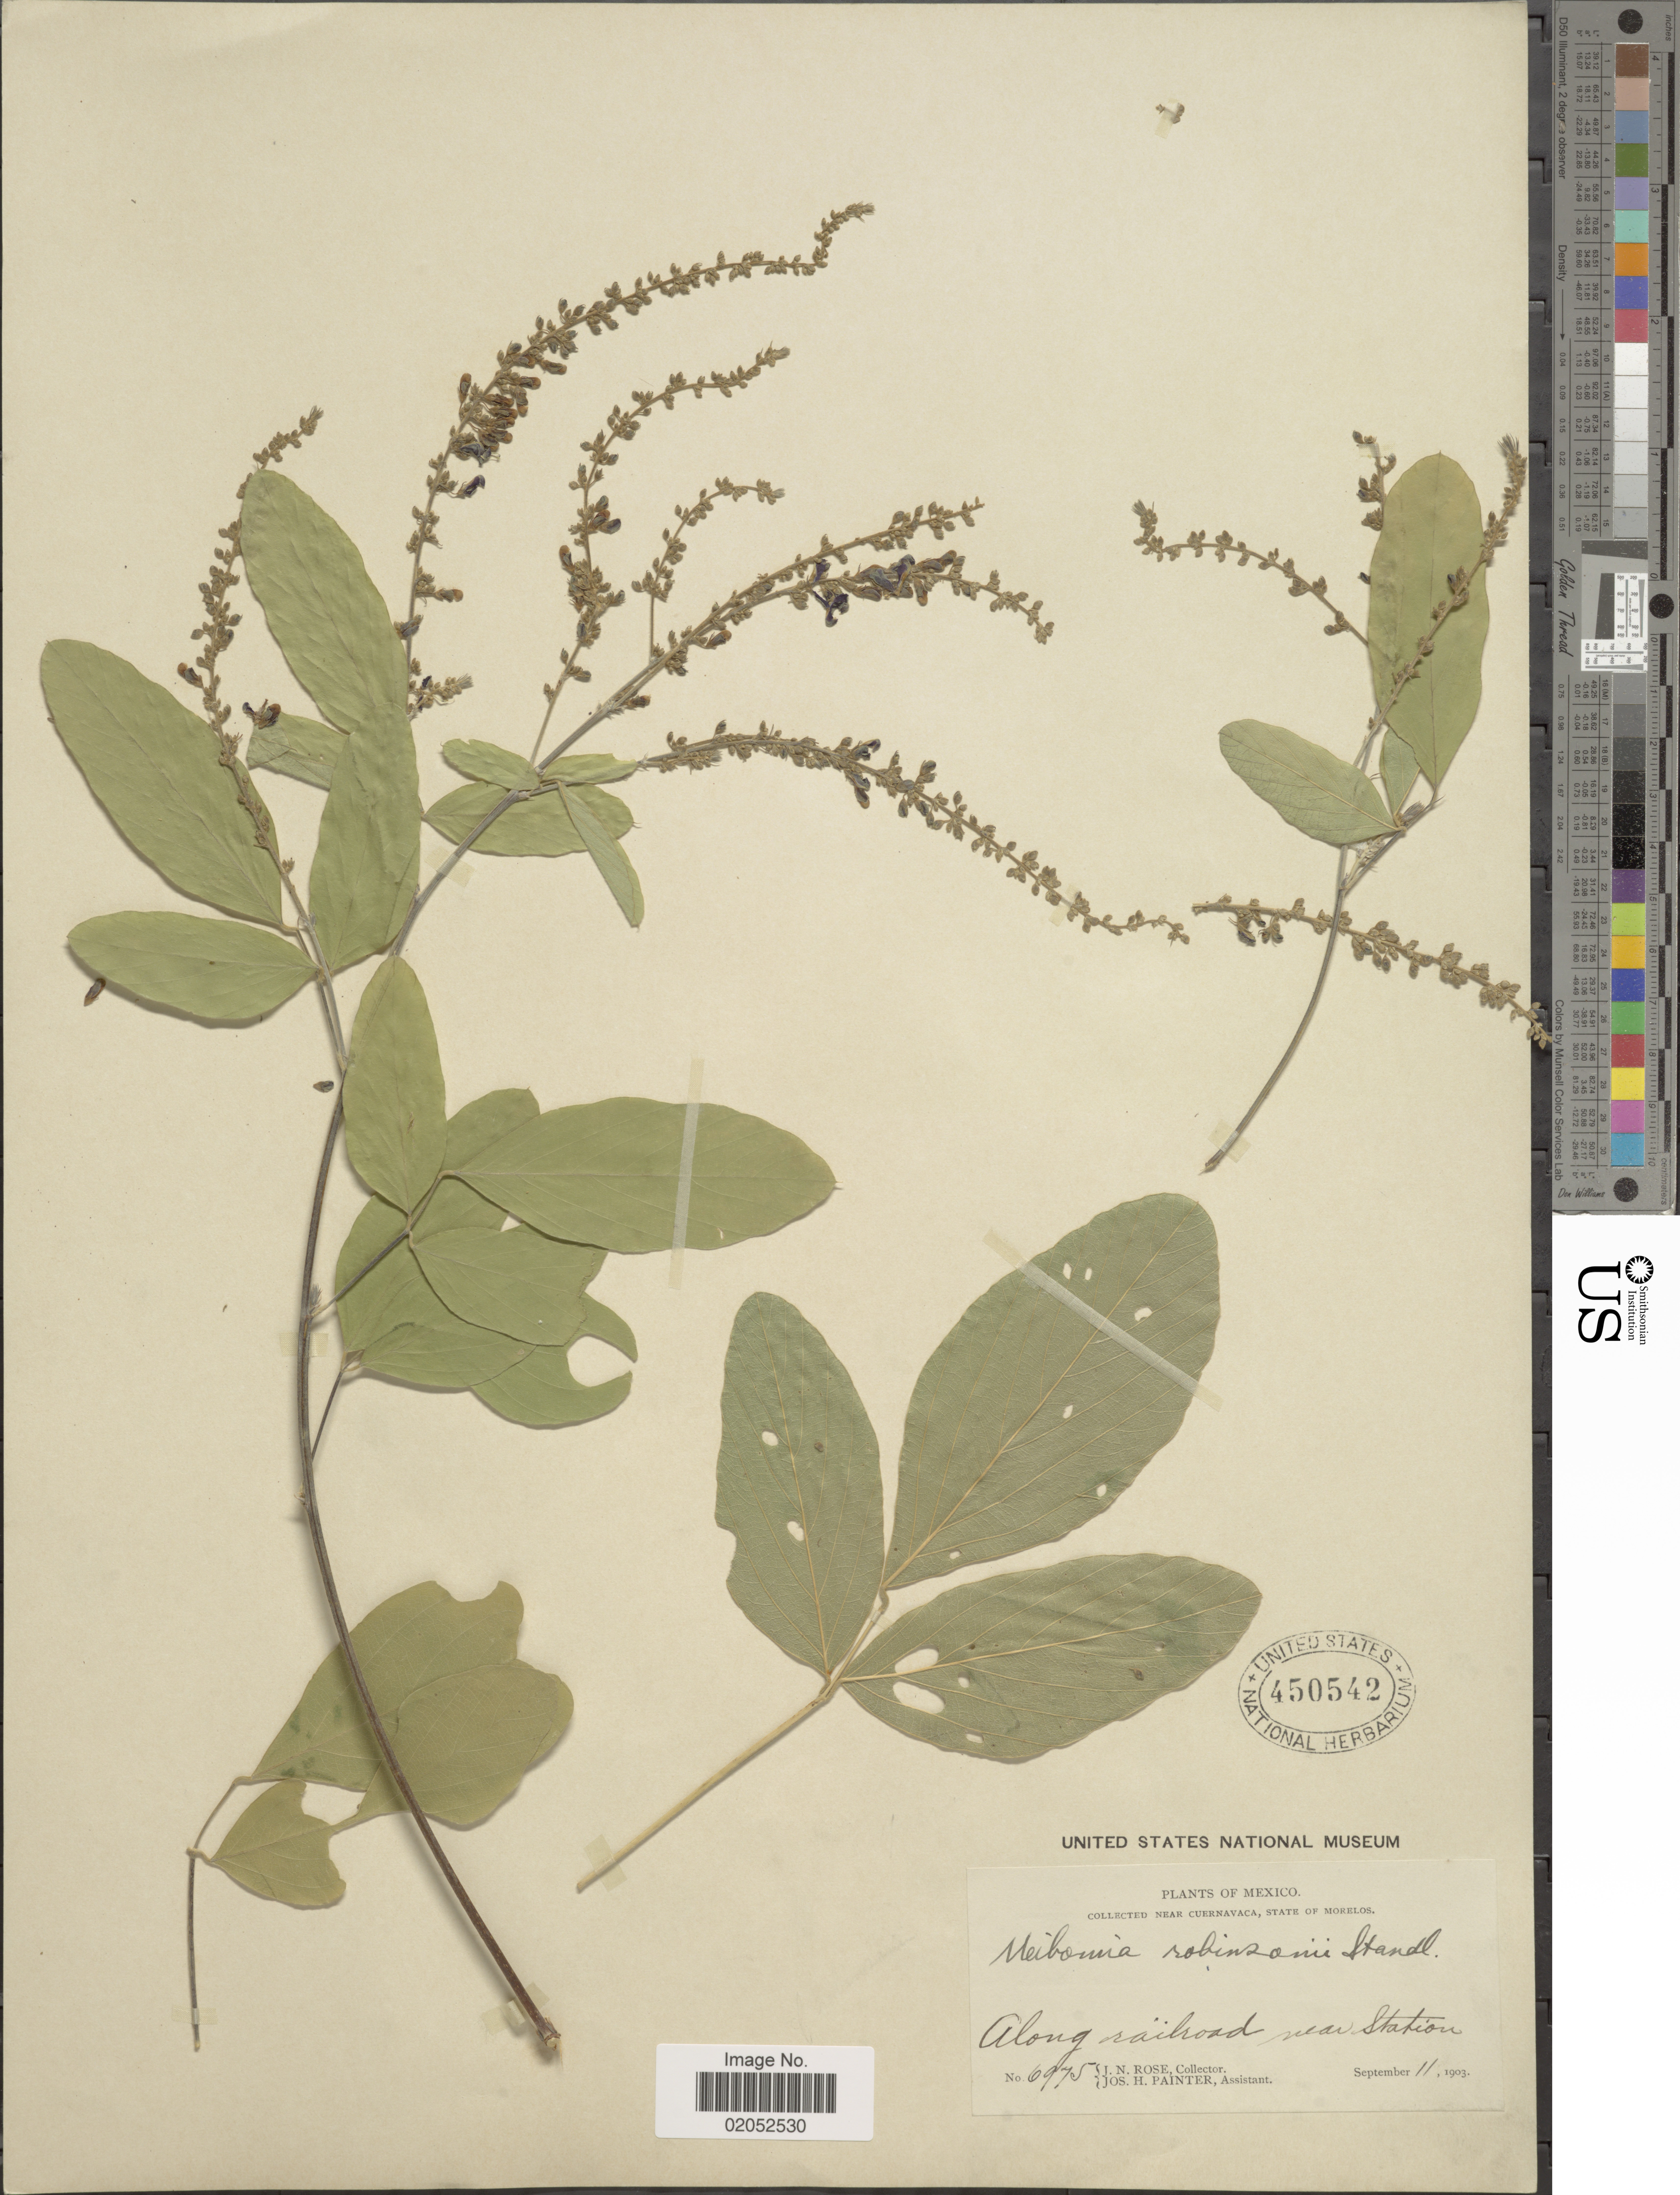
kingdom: Plantae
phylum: Tracheophyta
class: Magnoliopsida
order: Fabales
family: Fabaceae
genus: Desmodium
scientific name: Desmodium nicaraguense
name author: Oerst.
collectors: J. N. Rose & J. H. Painter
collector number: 6975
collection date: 1903-09-11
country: Mexico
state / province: Morelos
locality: Along railroad near Station.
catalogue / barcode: US 450542